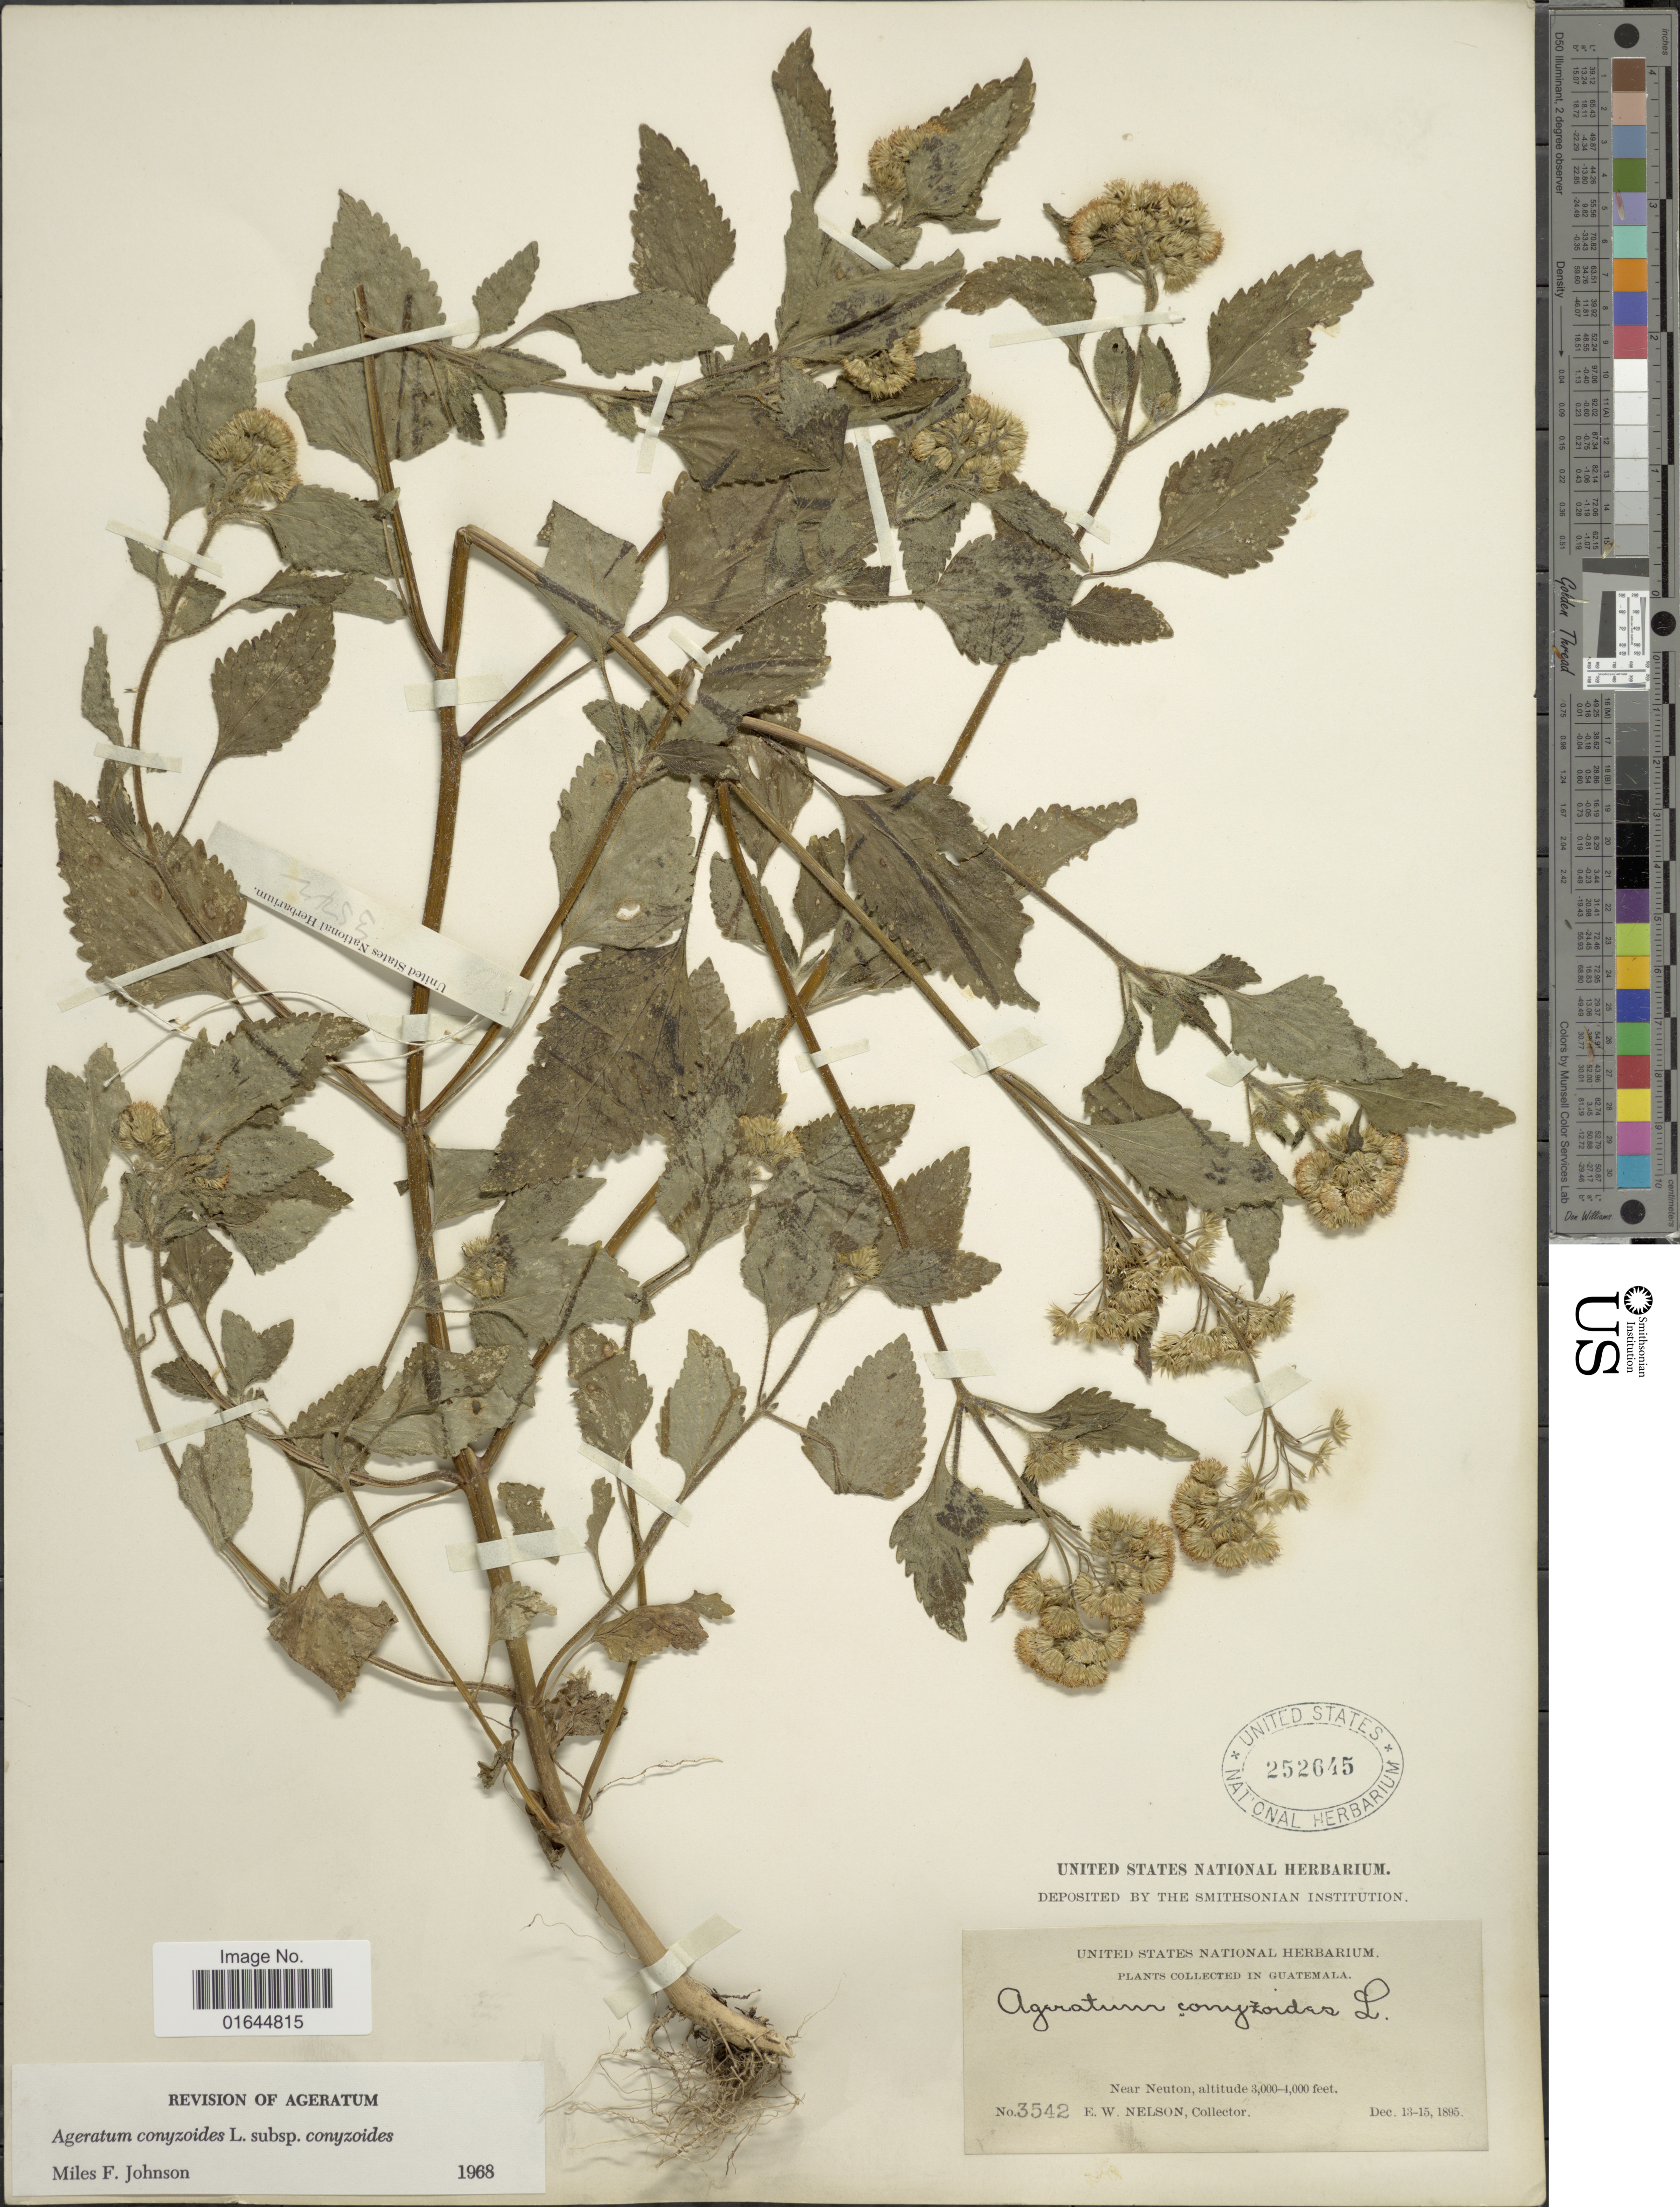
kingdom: Plantae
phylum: Tracheophyta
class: Magnoliopsida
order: Asterales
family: Asteraceae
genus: Ageratum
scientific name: Ageratum houstonianum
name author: Mill.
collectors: E. W. Nelson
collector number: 3542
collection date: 1895-12-13/1895-12-15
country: Guatemala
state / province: Guatemala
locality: Guatemala, near Neuton.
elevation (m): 914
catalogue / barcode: US 252645